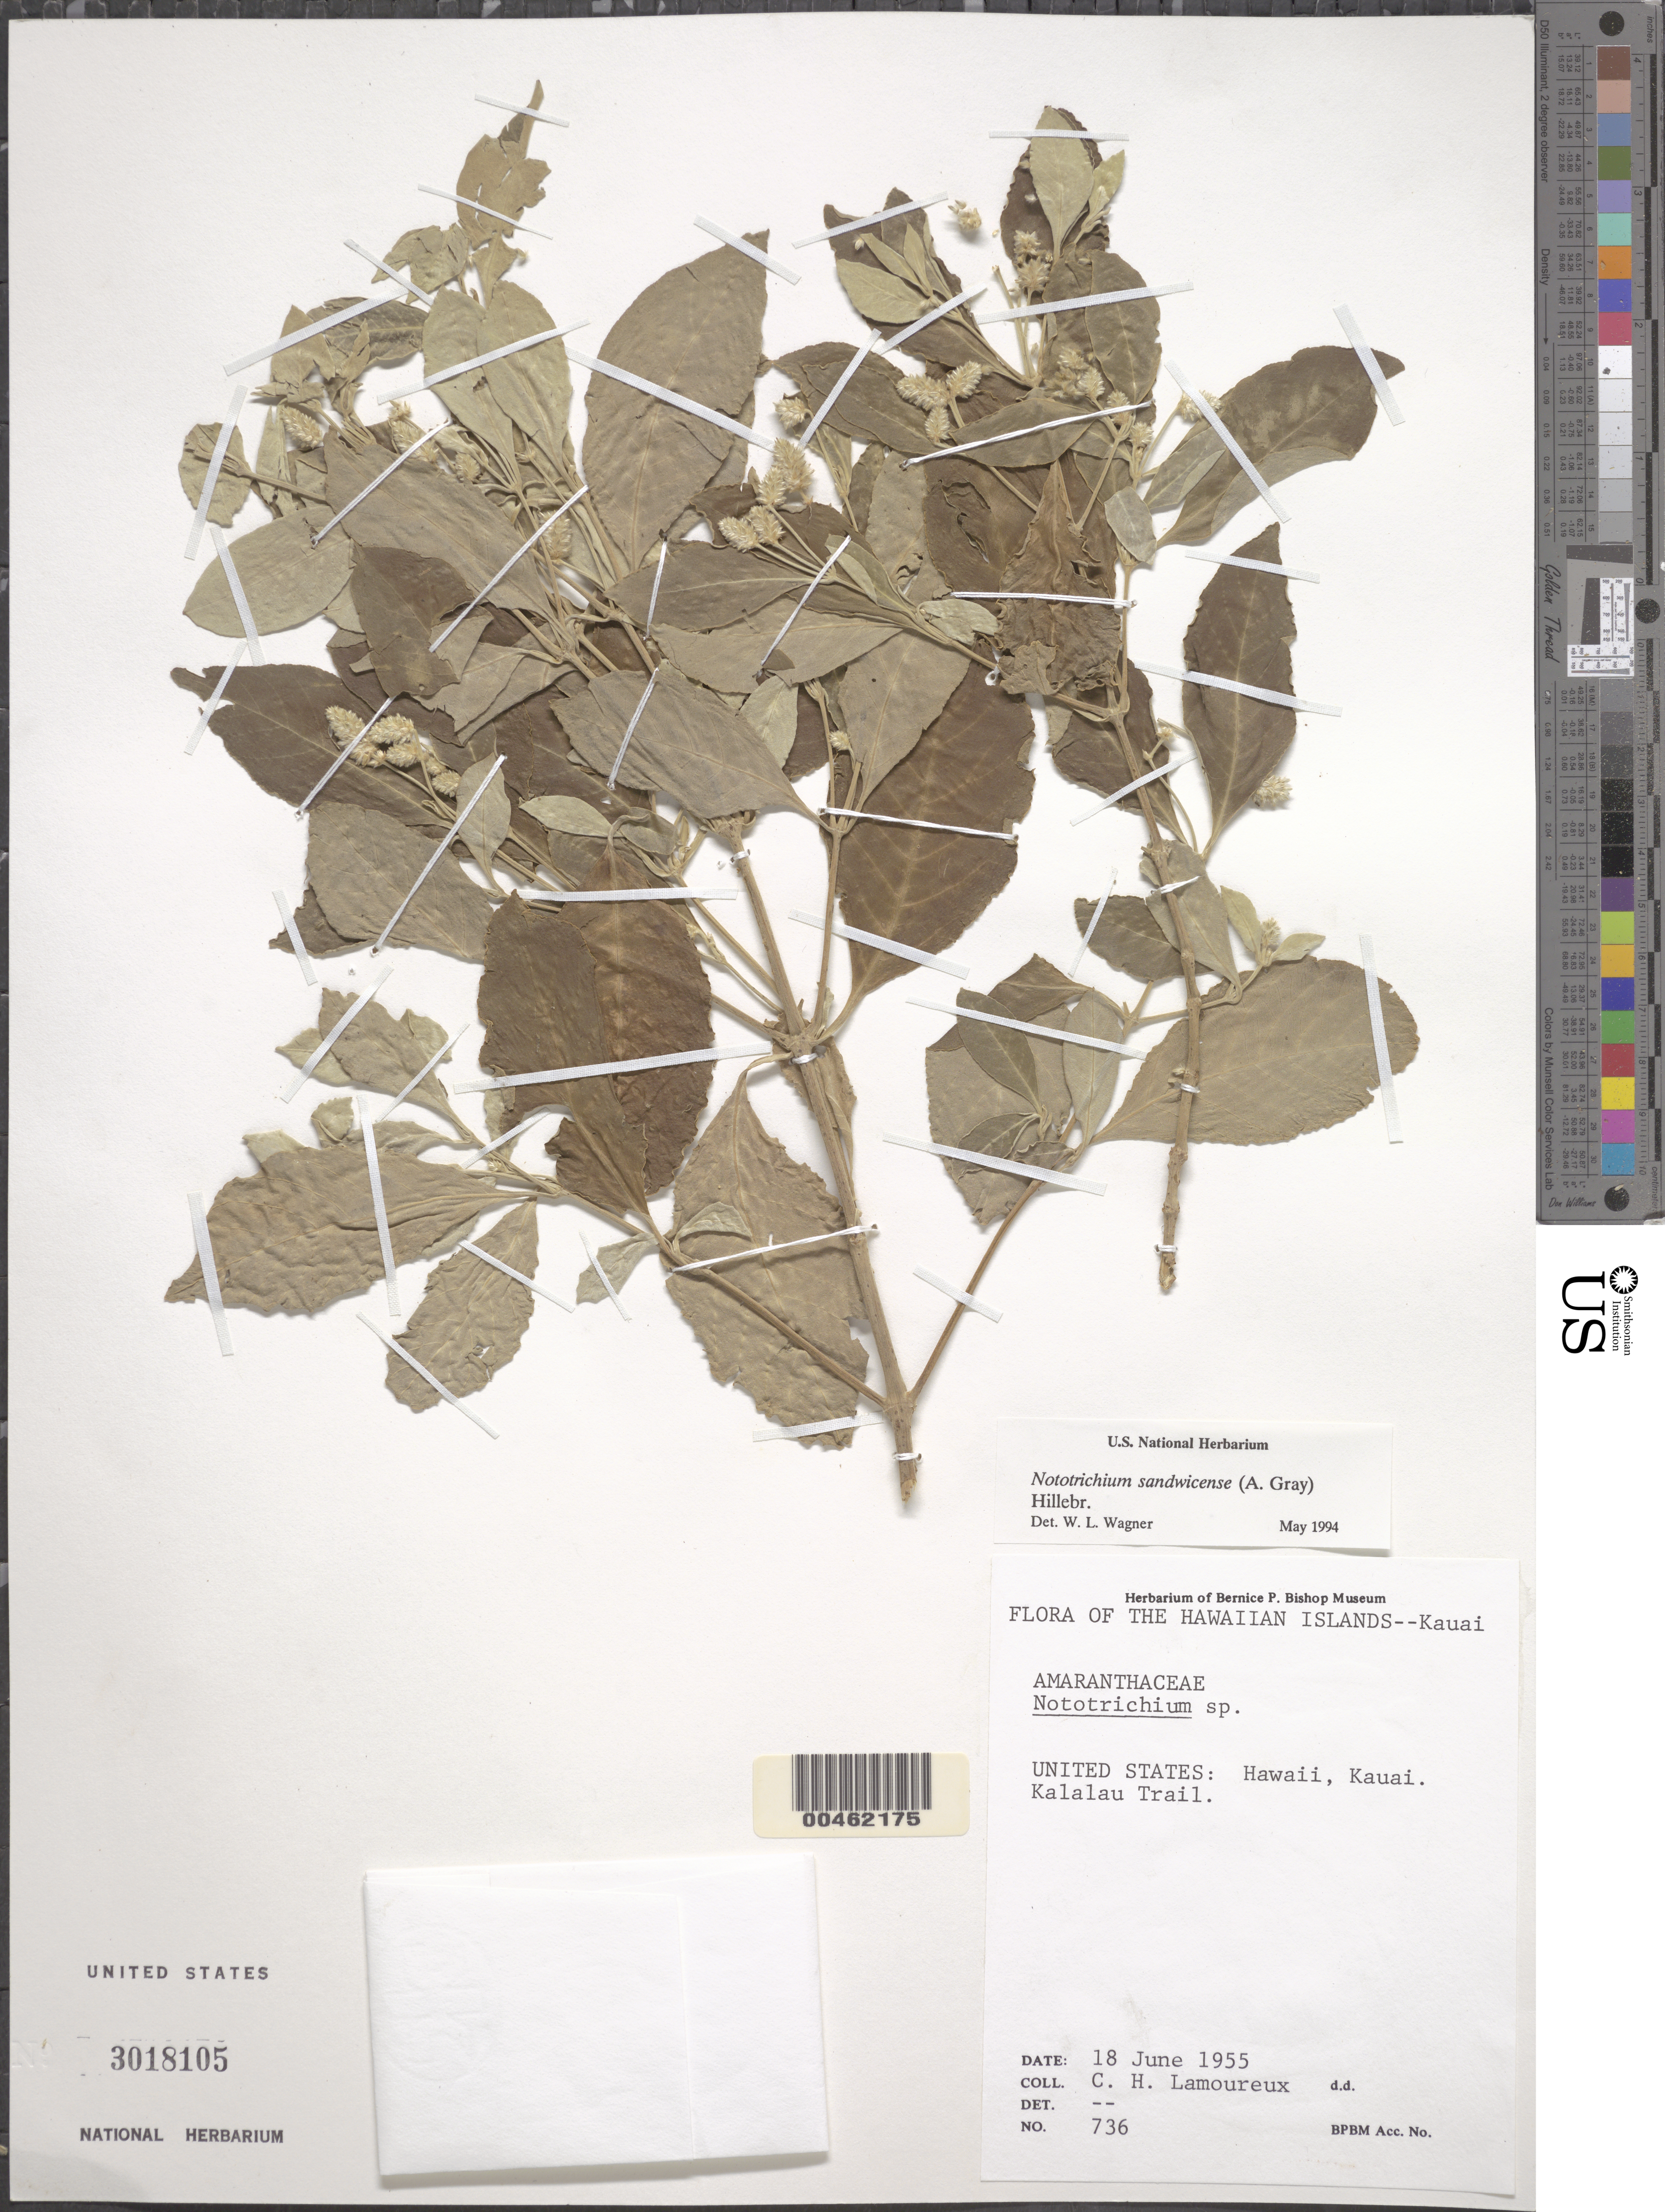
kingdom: Plantae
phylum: Tracheophyta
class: Magnoliopsida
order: Caryophyllales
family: Amaranthaceae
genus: Achyranthes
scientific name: Achyranthes sandwicensis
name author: (A. Gray) Di Vincenzo et al.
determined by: Wagner, W. L., (BOT), Smithsonian Institution - National Museum of Natural History (UNITED STATES)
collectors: C. H. Lamoureux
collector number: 736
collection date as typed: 18 Jun 1955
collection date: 1955-06-18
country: United States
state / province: Hawaii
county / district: Kauai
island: Kaua'i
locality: Kalalau Trail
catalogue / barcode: US 3018105